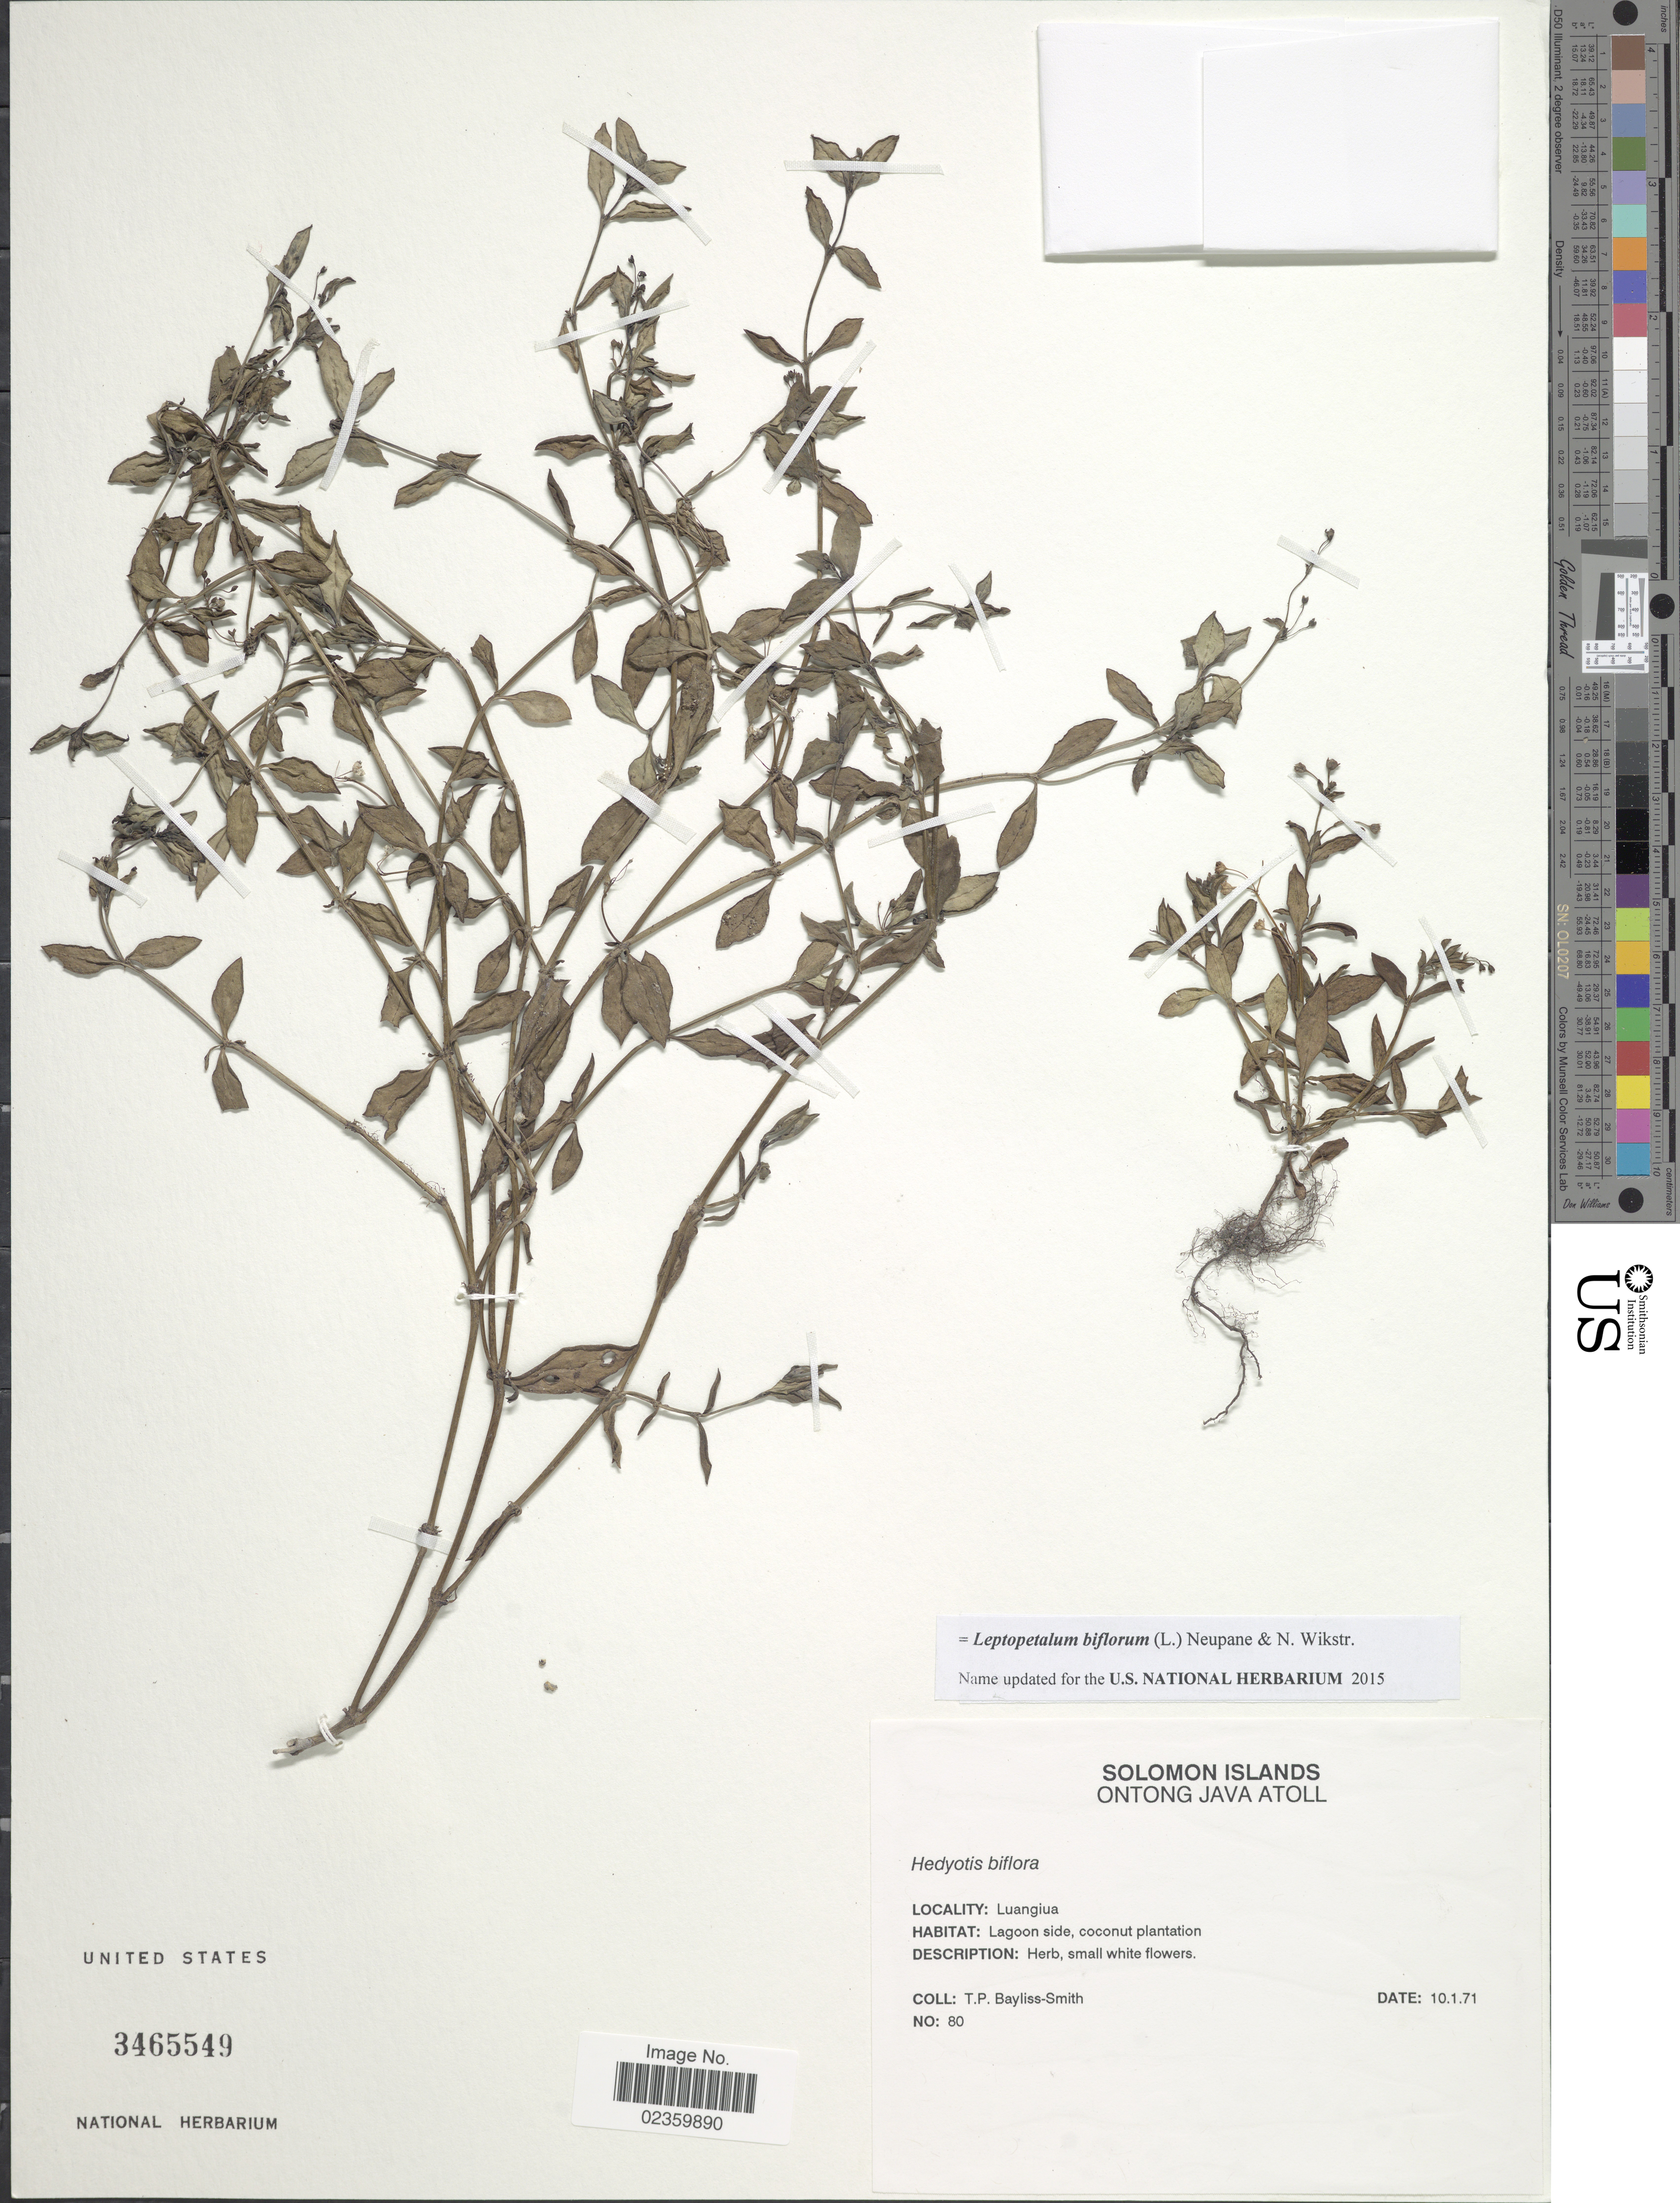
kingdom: Plantae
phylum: Tracheophyta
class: Magnoliopsida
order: Gentianales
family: Rubiaceae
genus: Leptopetalum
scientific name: Leptopetalum biflorum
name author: (L.) Neupane & N. Wikstr.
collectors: T. P. Bayliss-Smith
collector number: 80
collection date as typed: Transcribed d/m/y: 10/1/71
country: Solomon Islands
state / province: Solomon Island Outliers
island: Ontong Java [Luanguia] Atoll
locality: Ontong Java Atoll. Luangiua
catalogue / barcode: US 3465549